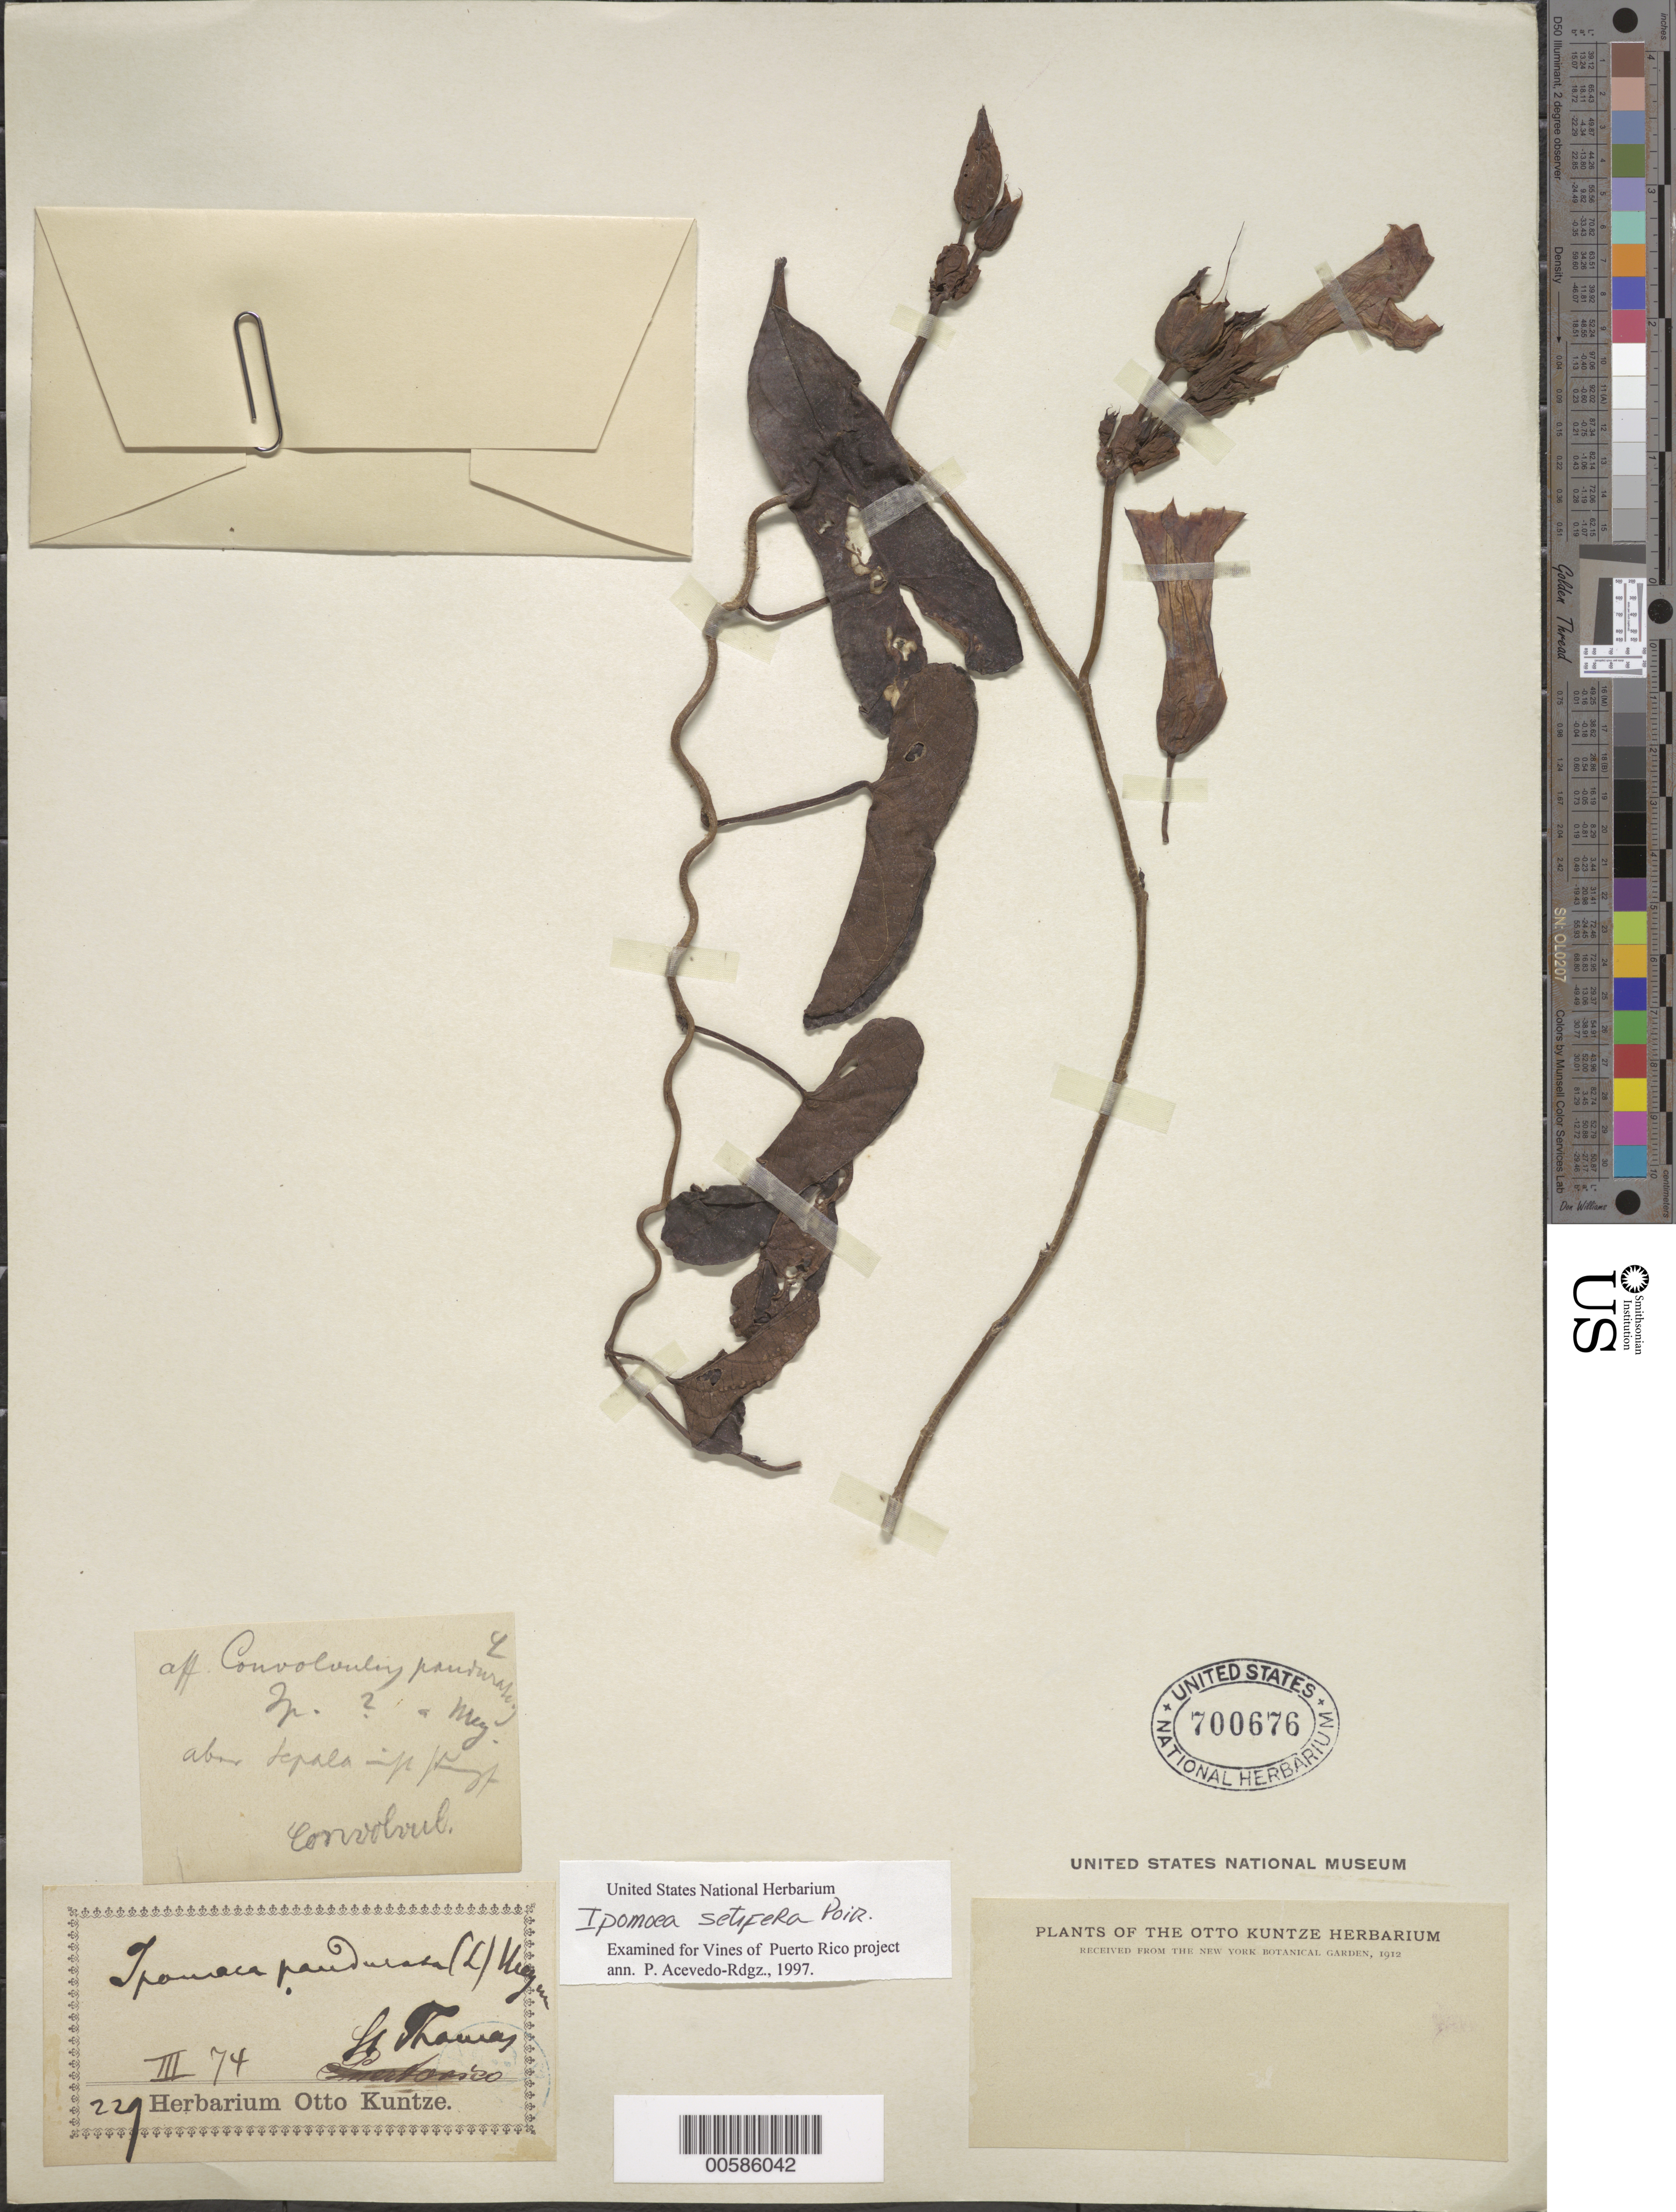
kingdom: Plantae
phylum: Tracheophyta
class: Magnoliopsida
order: Solanales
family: Convolvulaceae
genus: Ipomoea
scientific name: Ipomoea setifera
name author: Poir.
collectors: ex herb. Otto Kuntze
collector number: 229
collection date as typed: Transcribed d/m/y: /3/74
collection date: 1874-03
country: U.S. Virgin Islands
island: St. Thomas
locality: St. Thomas.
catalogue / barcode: US 700676